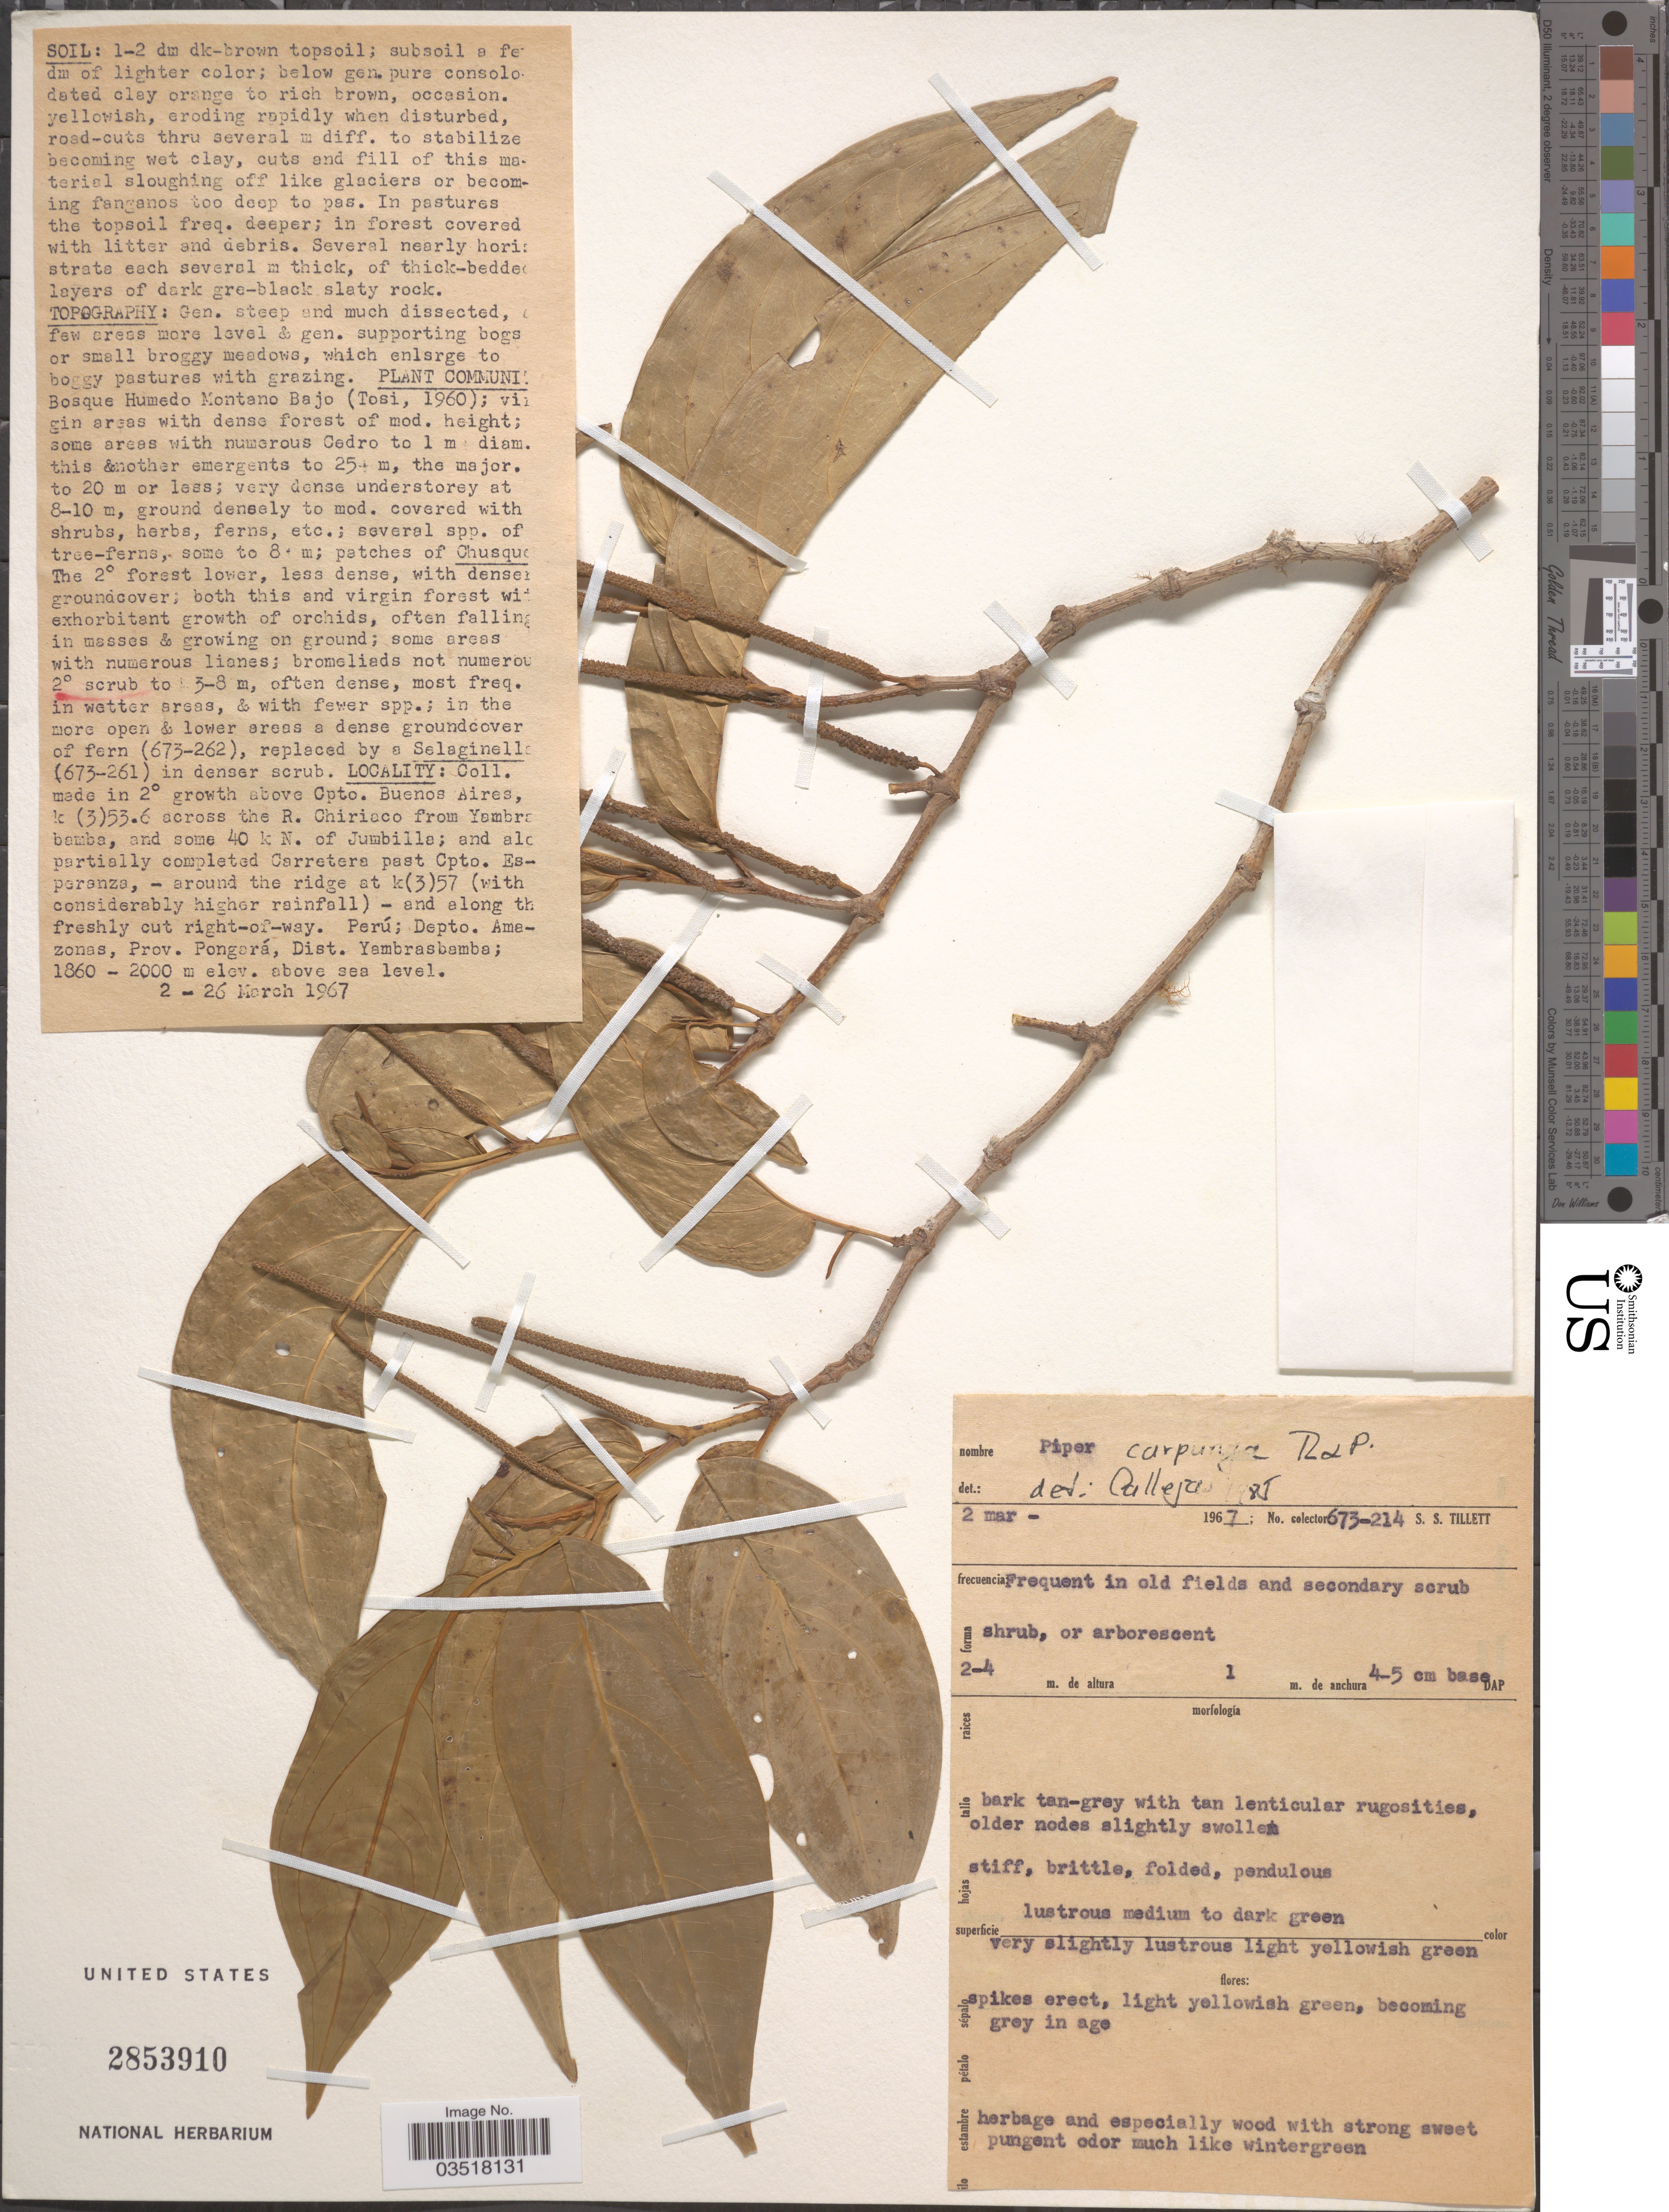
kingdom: Plantae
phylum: Tracheophyta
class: Magnoliopsida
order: Piperales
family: Piperaceae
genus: Piper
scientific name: Piper carpunya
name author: Ruiz & Pav.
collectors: S. S. Tillett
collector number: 673-214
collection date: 1967-03-02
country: Peru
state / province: Amazonas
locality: In 2° growth above Cpto. Buenos Aires, k (3)53.6 across the R. Chiriaco from Yambrabamba, and some 40 k N. of Jumbilla; and along partially completed carretera past Cpto. Esperanza, - around the ridge at k(3)57 (with considerably higher rainfall) - and along the freshly cut right-of-way. [unsure placement] Depto. Amazonas, Prov. Pongara, Dist. Yambrasbamba.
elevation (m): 1860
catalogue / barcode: US 2853910